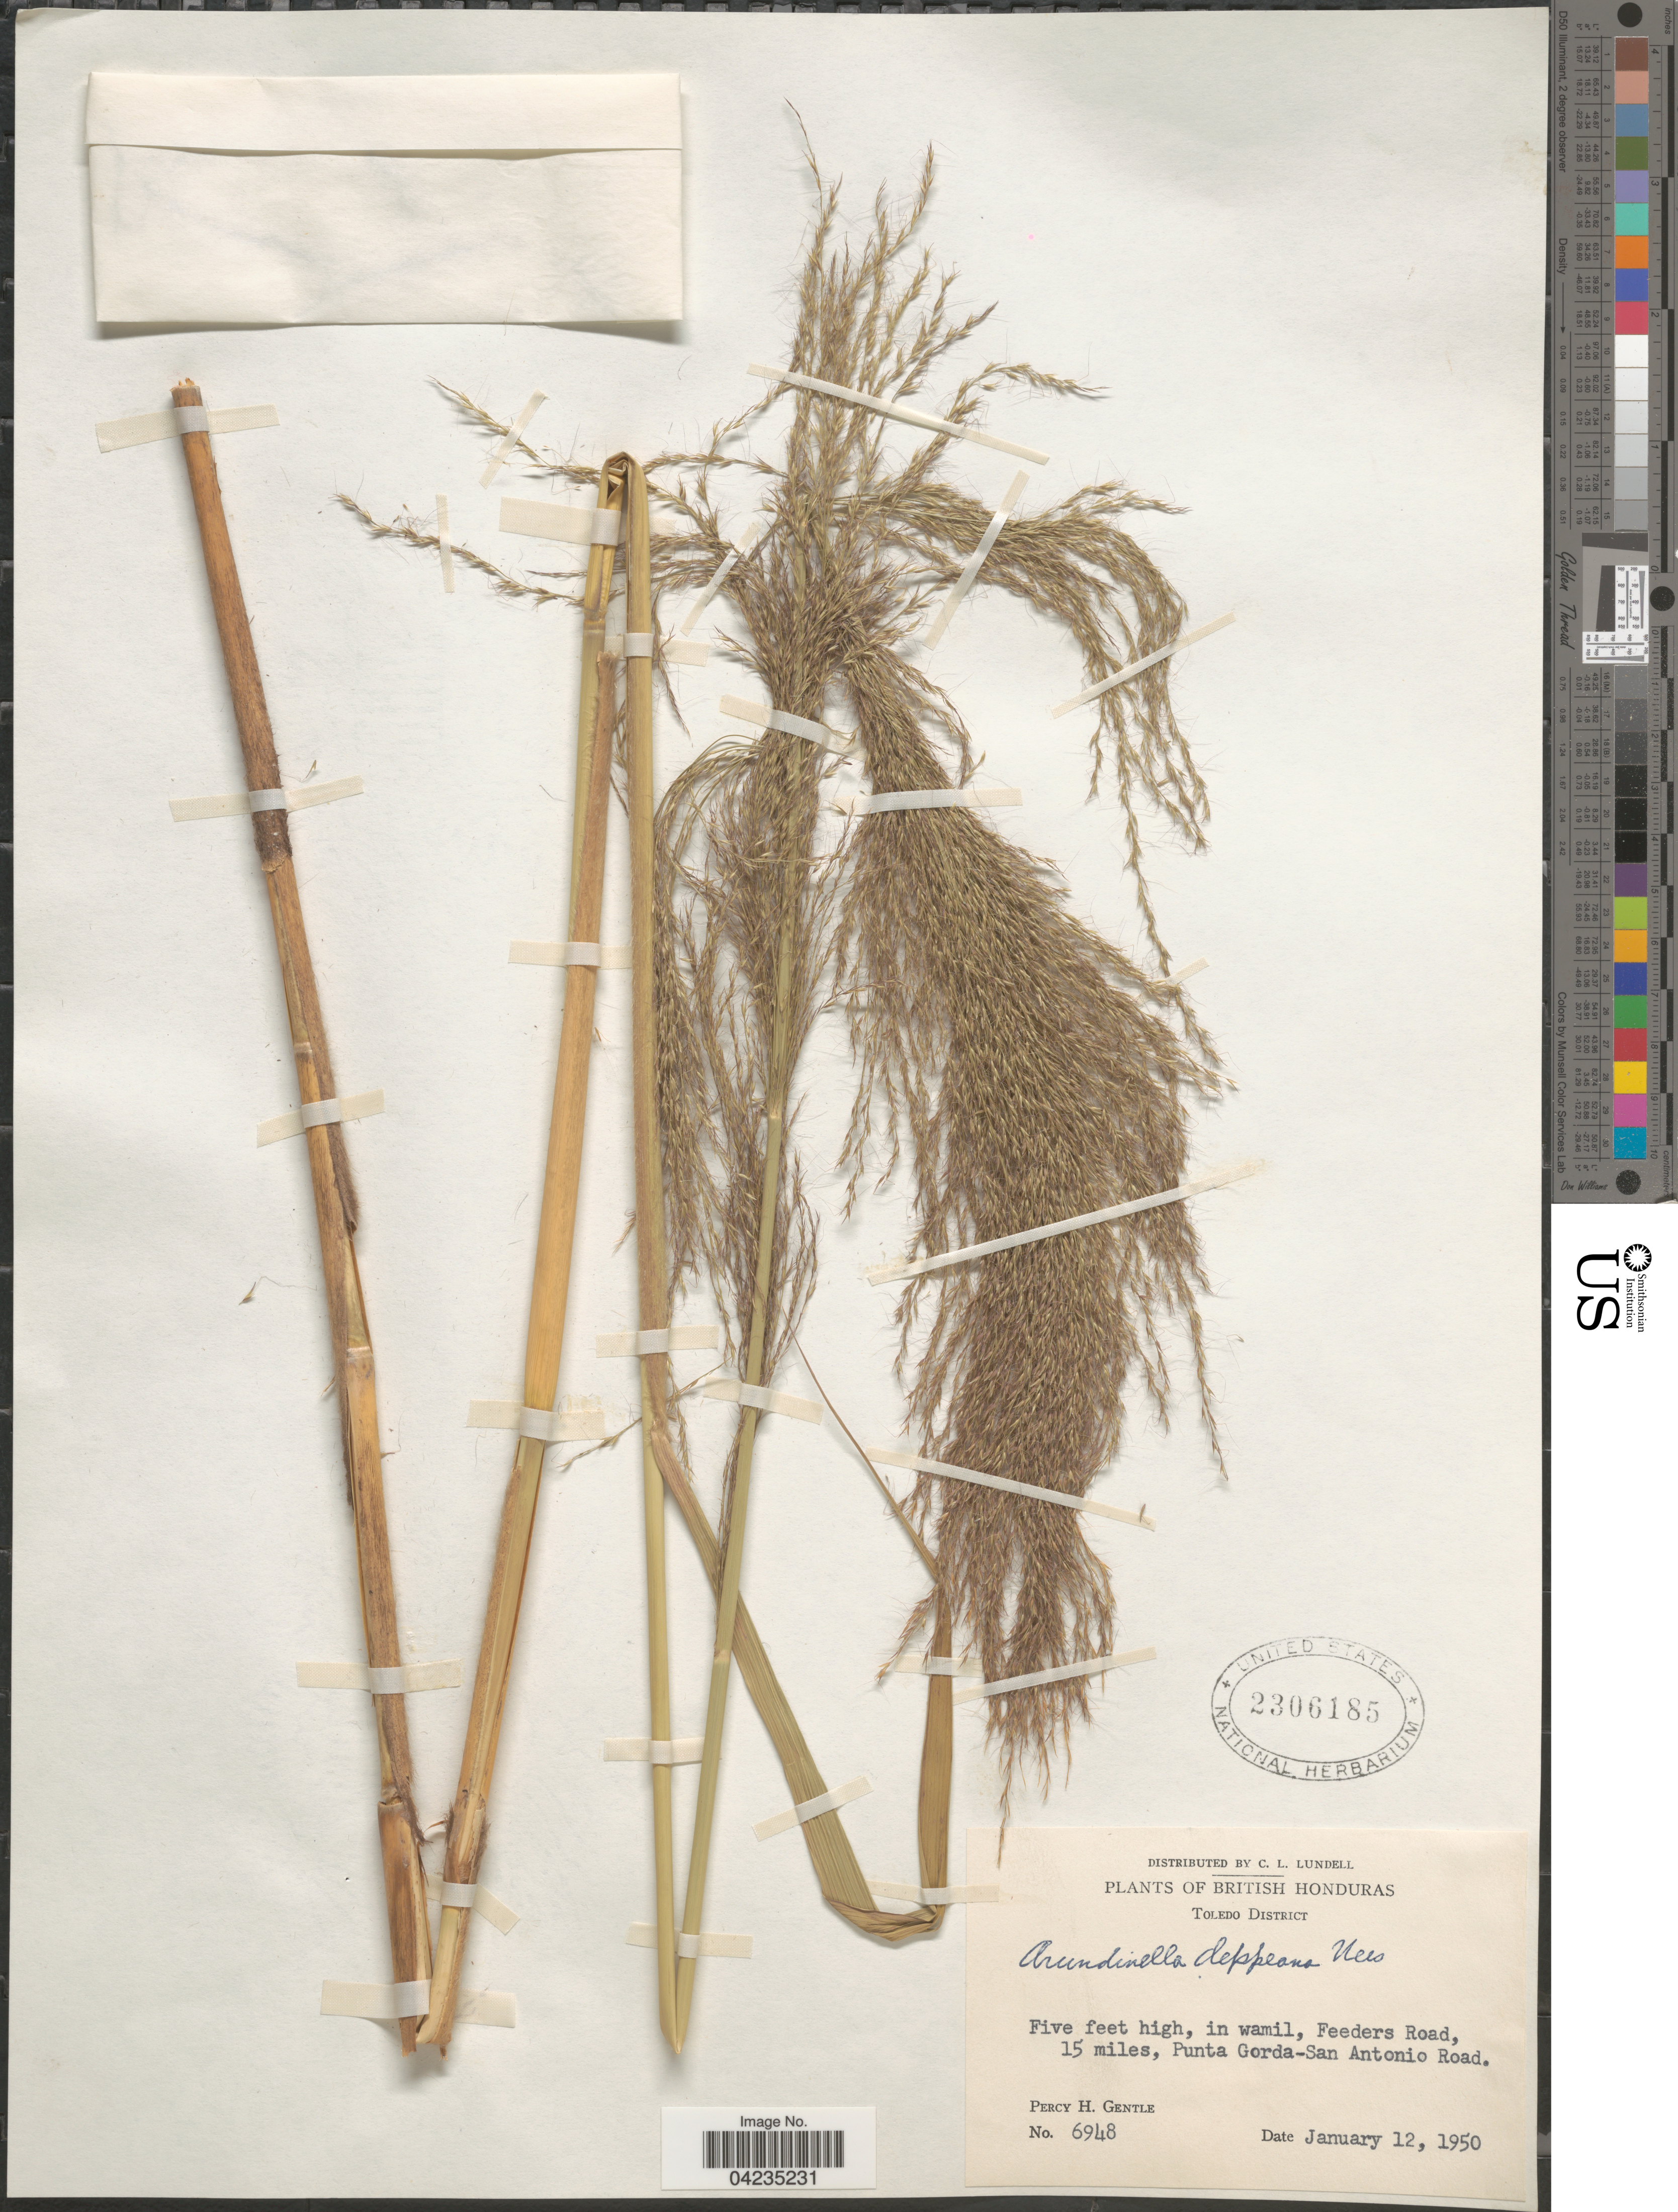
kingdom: Plantae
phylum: Tracheophyta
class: Liliopsida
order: Poales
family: Poaceae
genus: Arundinella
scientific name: Arundinella deppeana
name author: Nees ex Steud.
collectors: P. H. Gentle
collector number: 6948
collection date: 1950-01-12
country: Belize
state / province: Toledo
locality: British Honduras. Toledo District. Feeders Road, 15 miles, Punta Gorda-San Antonio Road.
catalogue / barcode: US 2306185